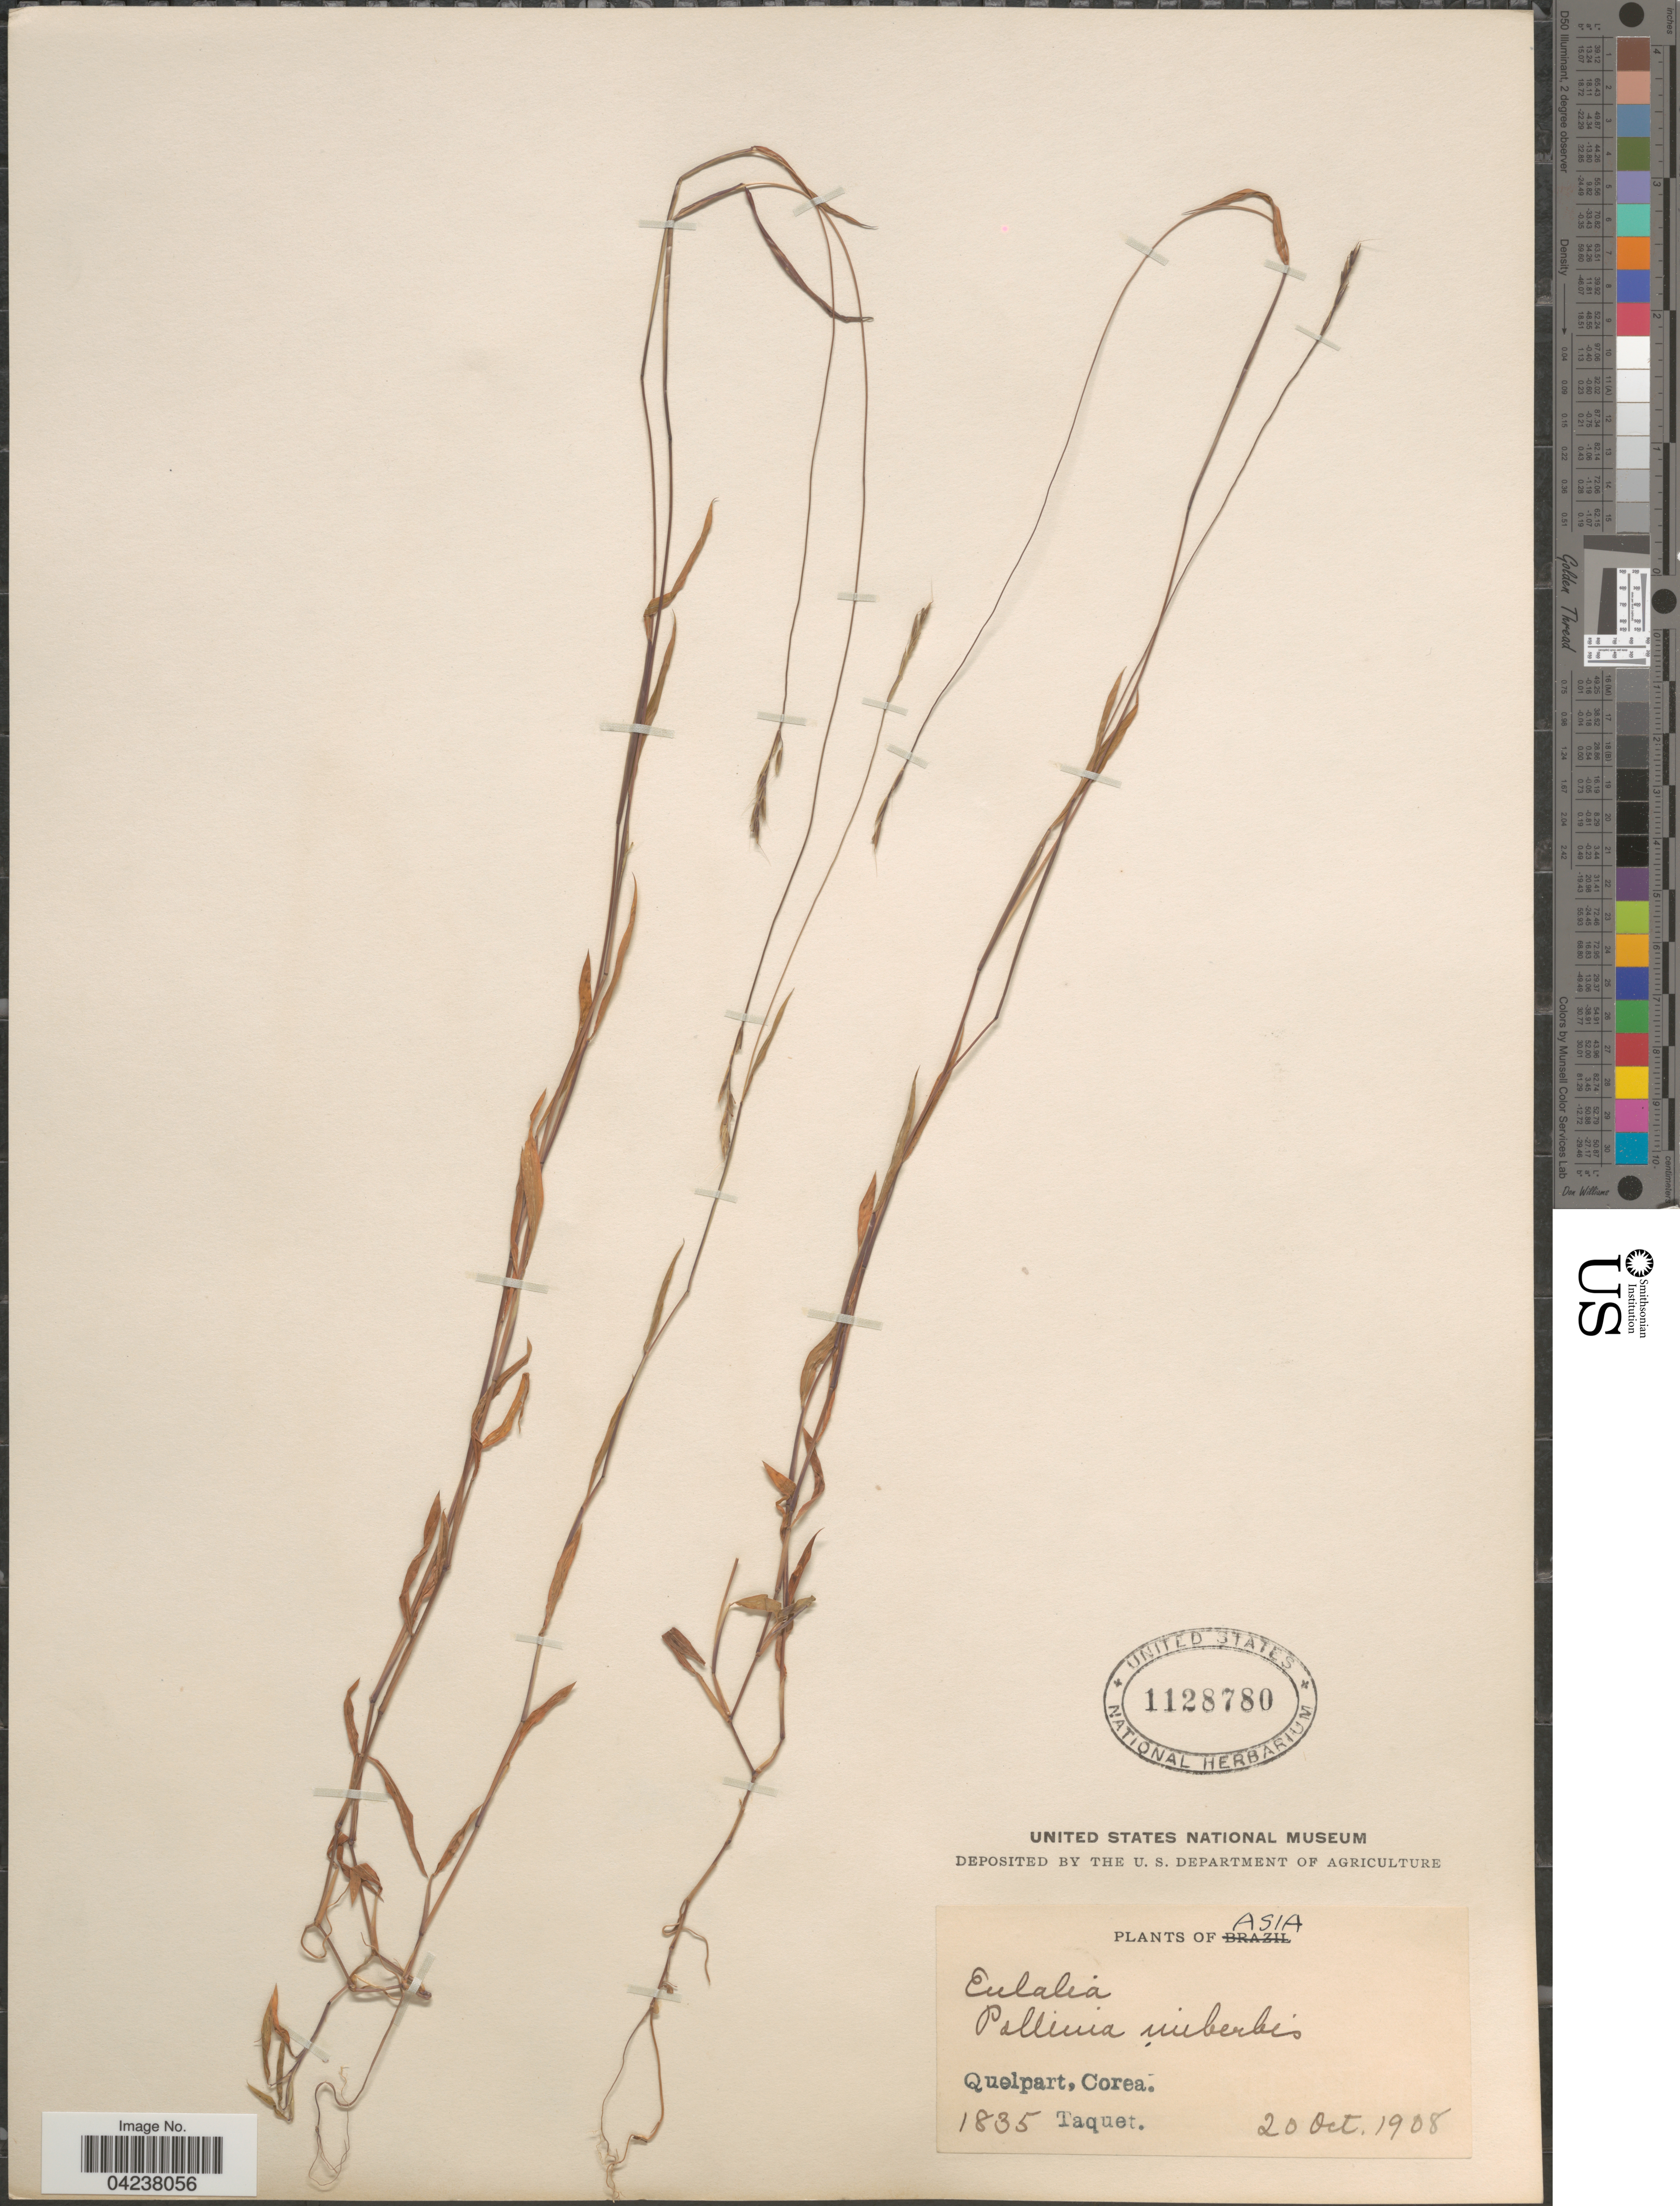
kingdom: Plantae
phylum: Tracheophyta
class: Liliopsida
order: Poales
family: Poaceae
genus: Microstegium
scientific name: Microstegium vimineum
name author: (Trin.) A. Camus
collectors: Taquet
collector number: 1835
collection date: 1908-10-20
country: South Korea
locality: Quelpart, Corea.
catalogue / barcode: US 1128780